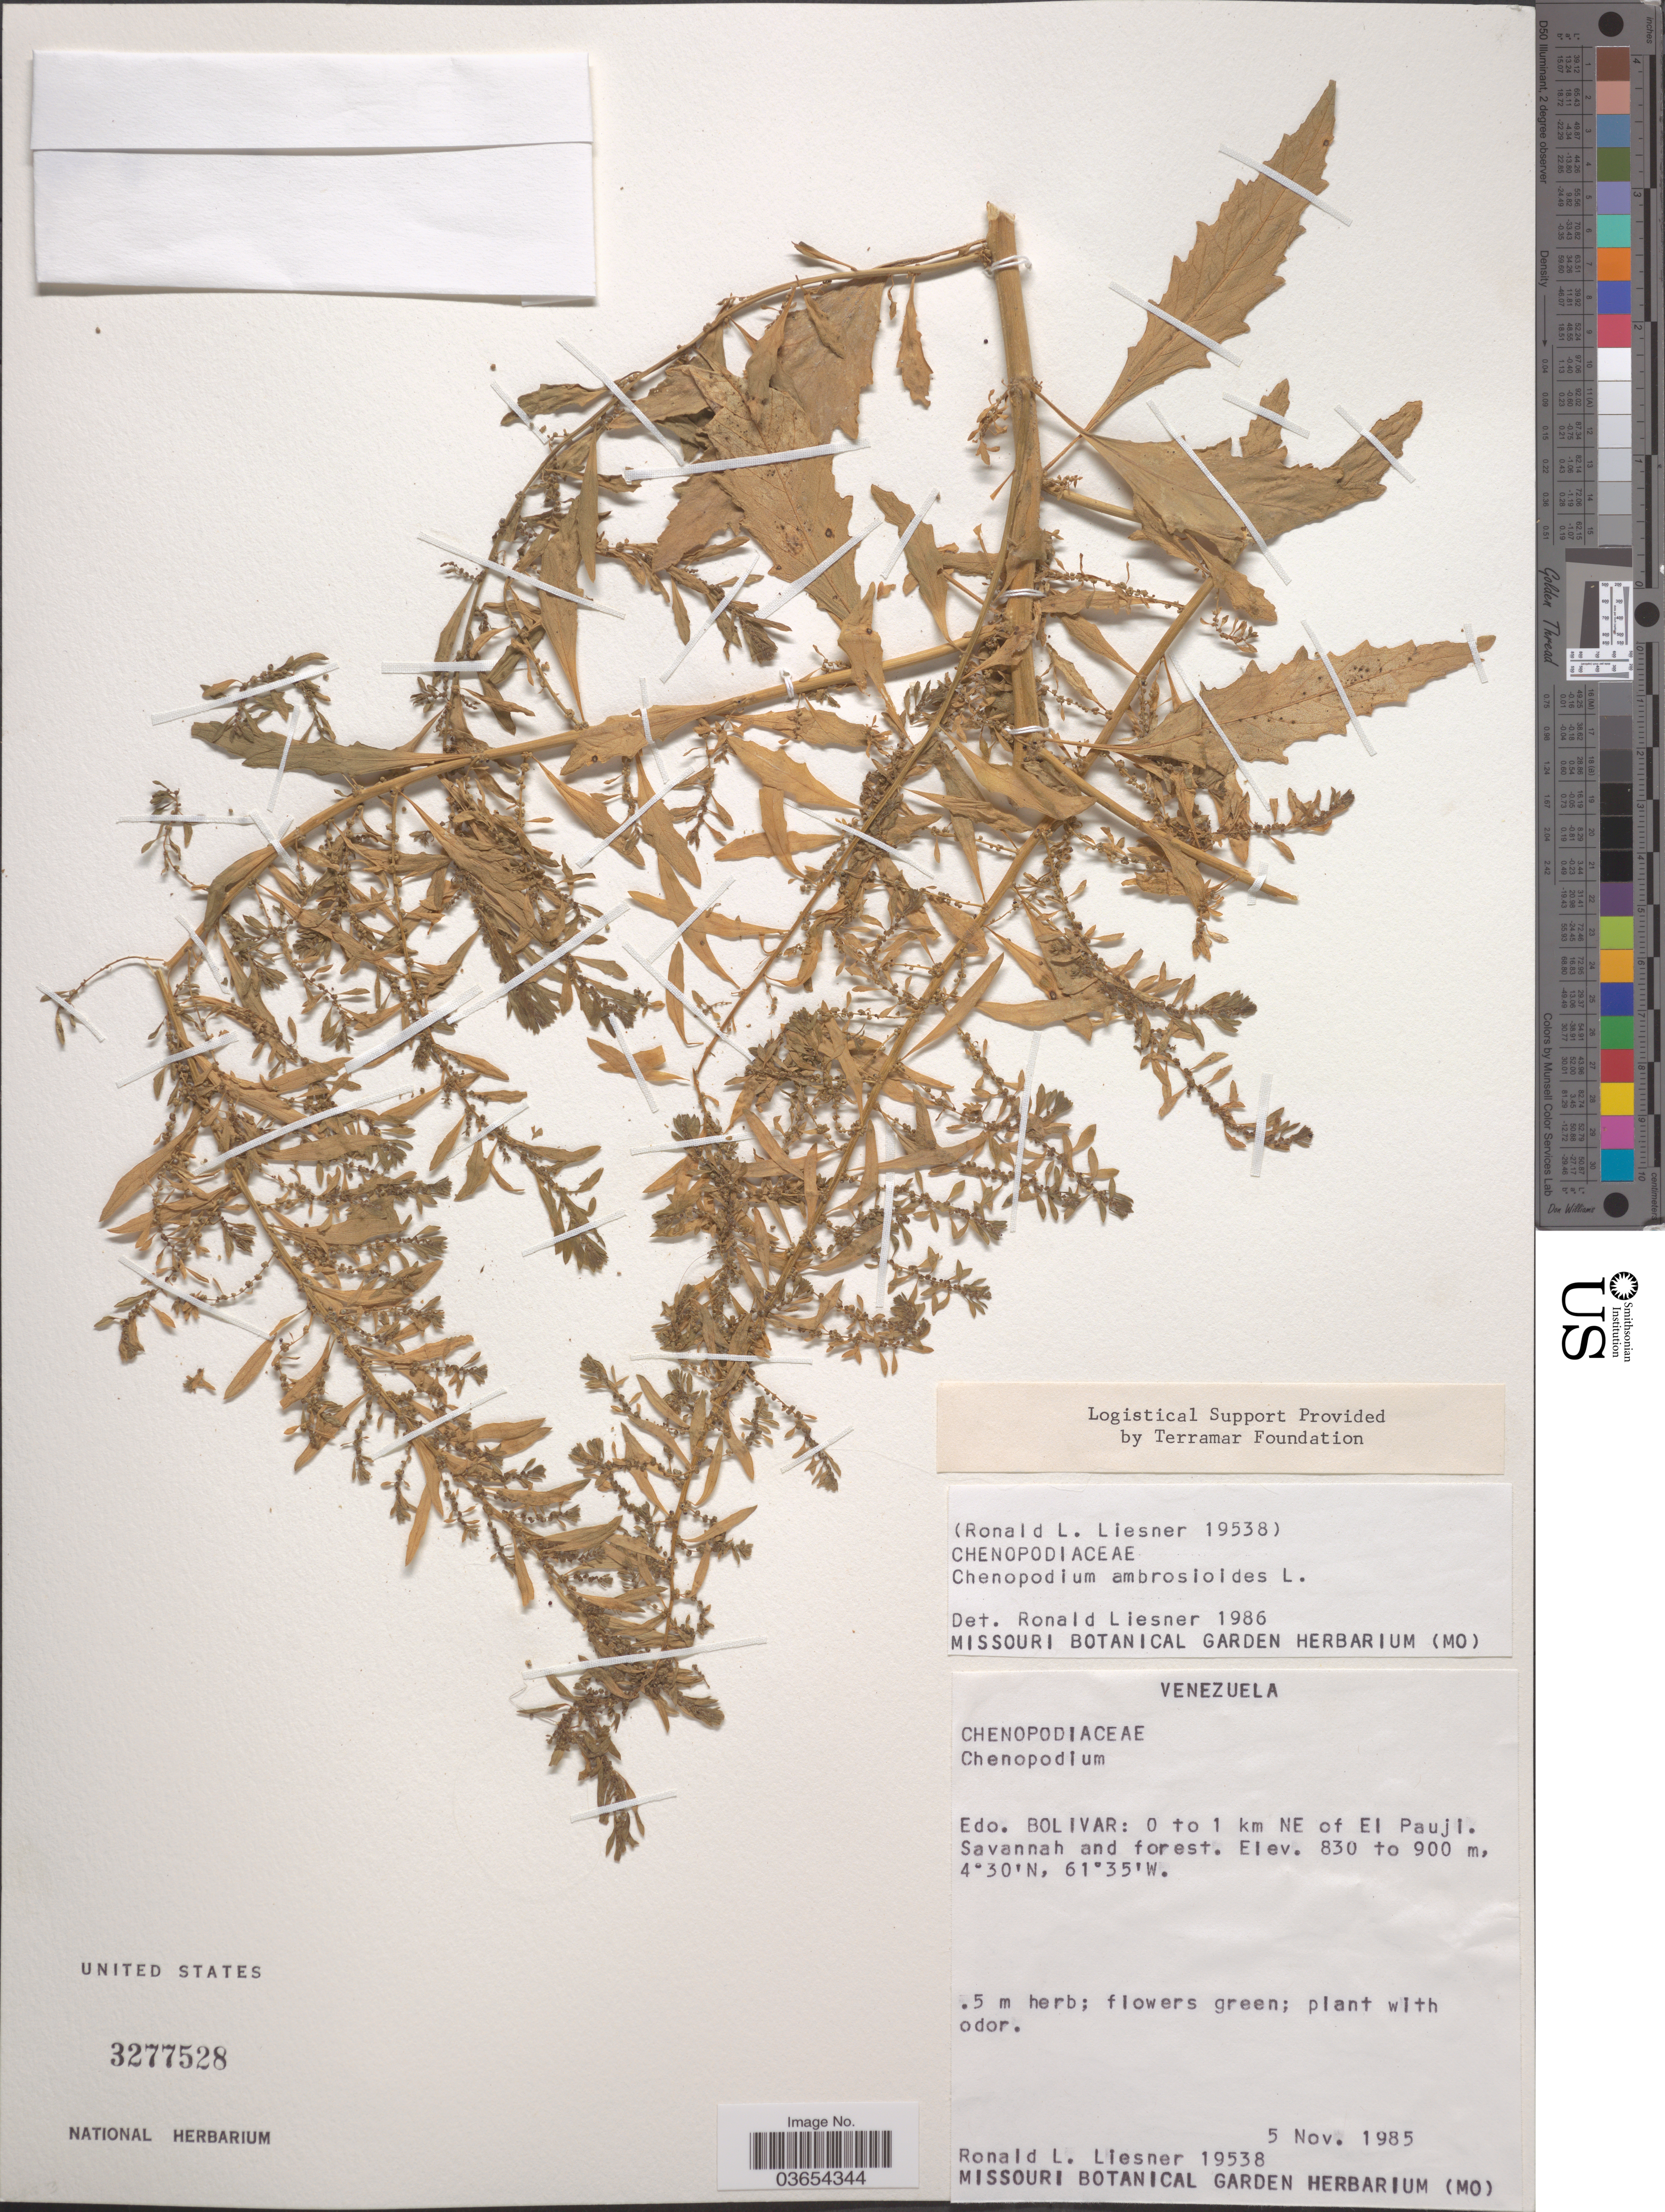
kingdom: Plantae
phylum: Tracheophyta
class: Magnoliopsida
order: Caryophyllales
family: Amaranthaceae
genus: Chenopodium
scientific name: Chenopodium ambrosioides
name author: L.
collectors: R. L. Liesner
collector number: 19538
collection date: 1985-11-05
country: Venezuela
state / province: Bolivar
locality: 0 to 1 km NE of El Pauji. Savannah and forest.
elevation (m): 830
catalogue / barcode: US 3277528